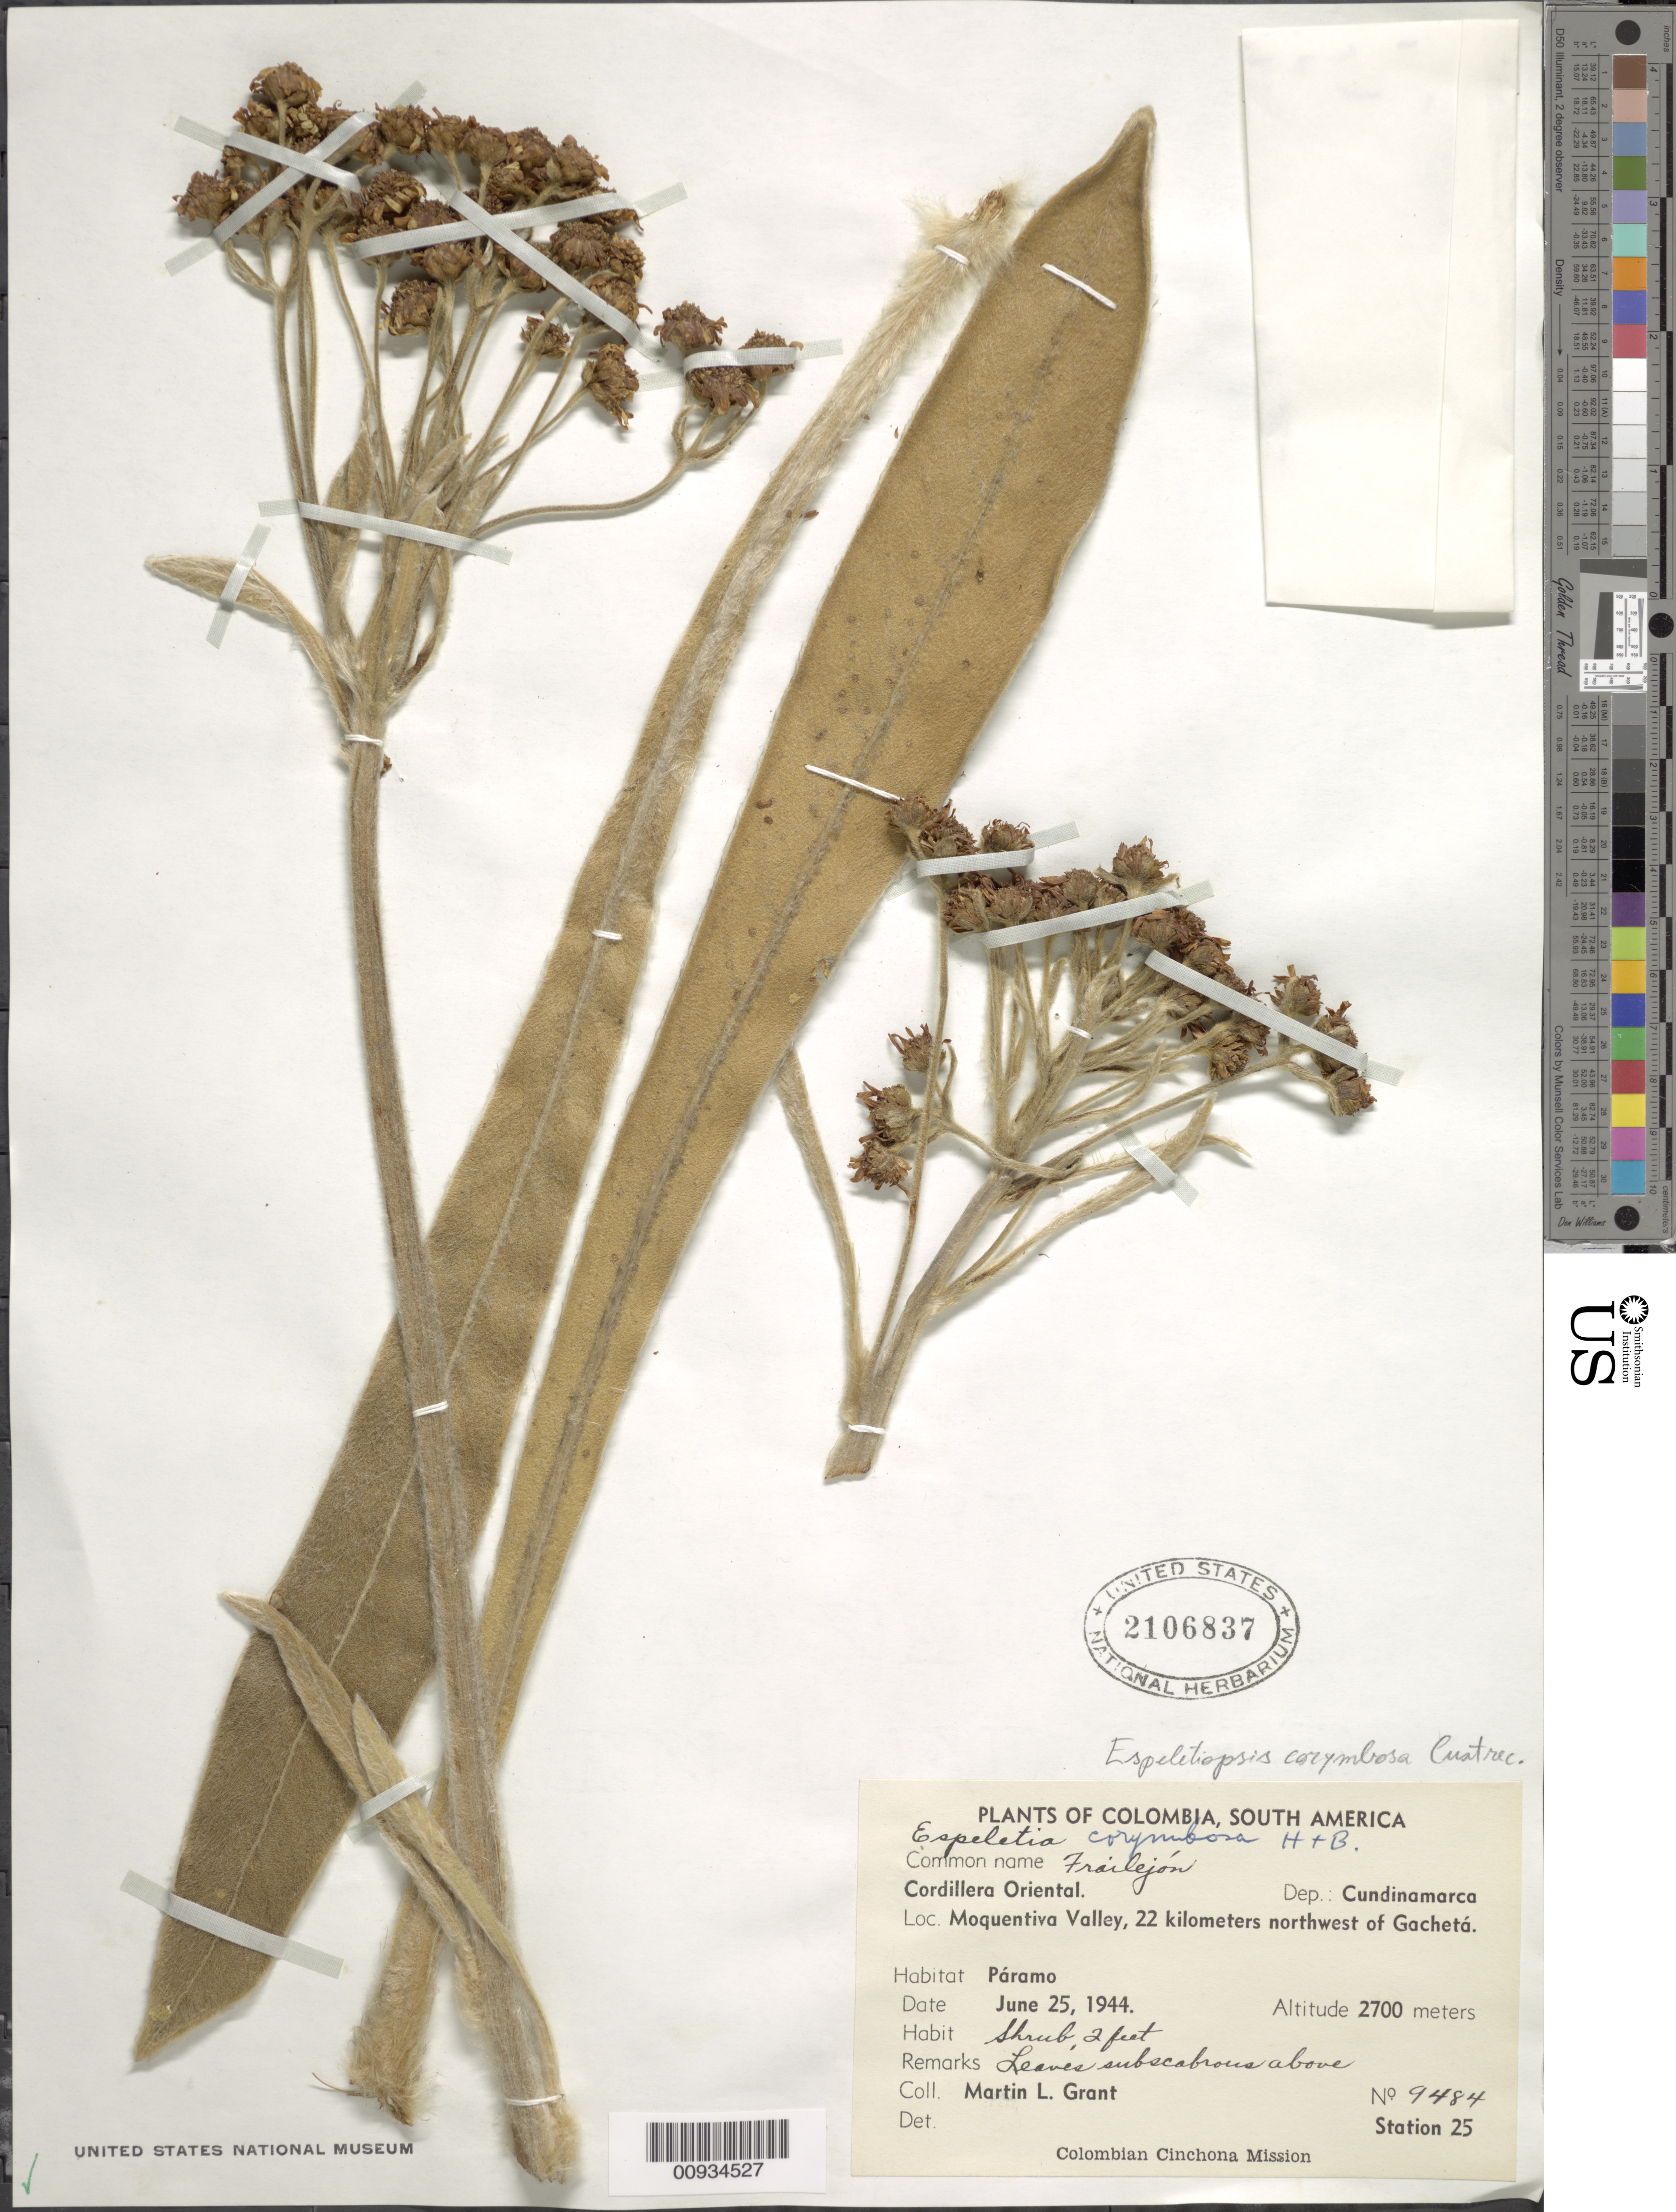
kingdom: Plantae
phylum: Tracheophyta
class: Magnoliopsida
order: Asterales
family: Asteraceae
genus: Espeletiopsis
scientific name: Espeletiopsis corymbosa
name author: (Humb. & Bonpl.) Cuatrec.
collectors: M. L. Grant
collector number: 9484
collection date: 1944-06-25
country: Colombia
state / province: Cundinamarca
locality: Cordillera Oriental. Dep.: Cundinamarca. Moquentiva Valley, 22 kilometers northwest of Gacheta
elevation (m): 2700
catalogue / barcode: US 2106837